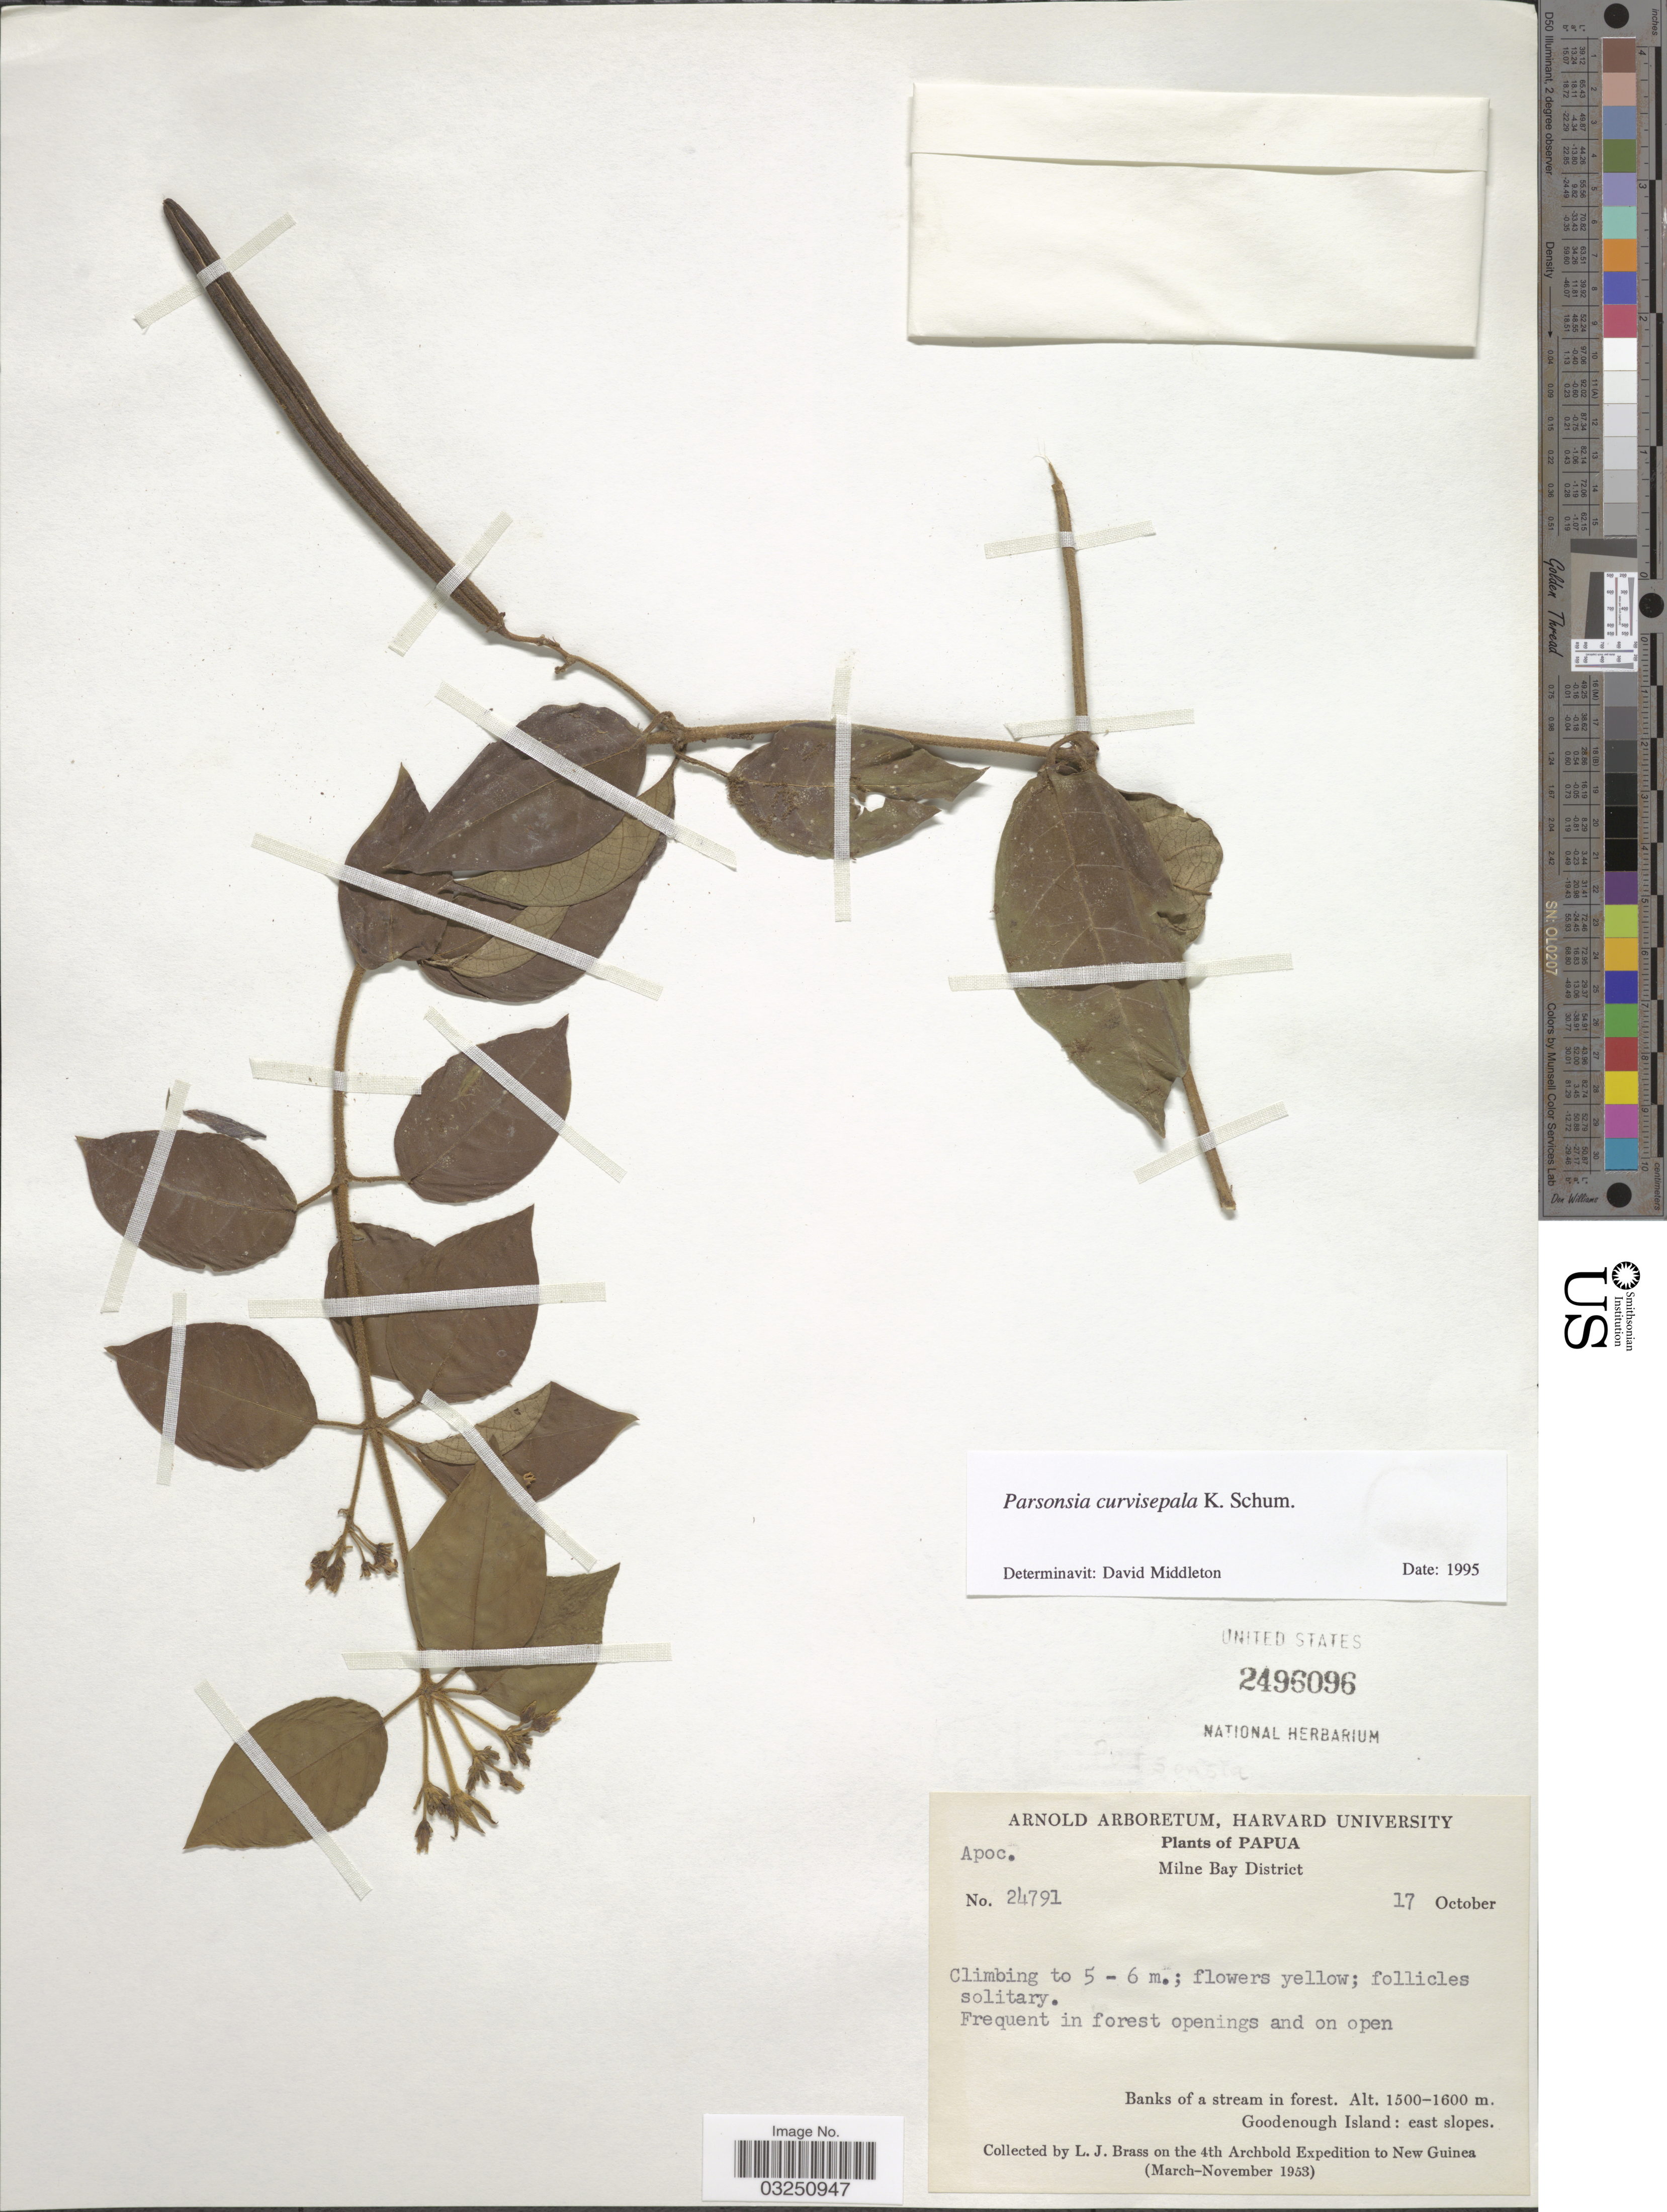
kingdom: Plantae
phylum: Tracheophyta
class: Magnoliopsida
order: Gentianales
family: Apocynaceae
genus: Parsonsia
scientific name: Parsonsia curvisepala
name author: K. Schum.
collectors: L. J. Brass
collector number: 24791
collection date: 1953-10-17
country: Papua New Guinea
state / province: Milne Bay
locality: Papua. Milne Bay District. Banks of stream in forest. Goodenough Island: east slopes. New Guinea.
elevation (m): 1500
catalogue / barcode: US 2496096